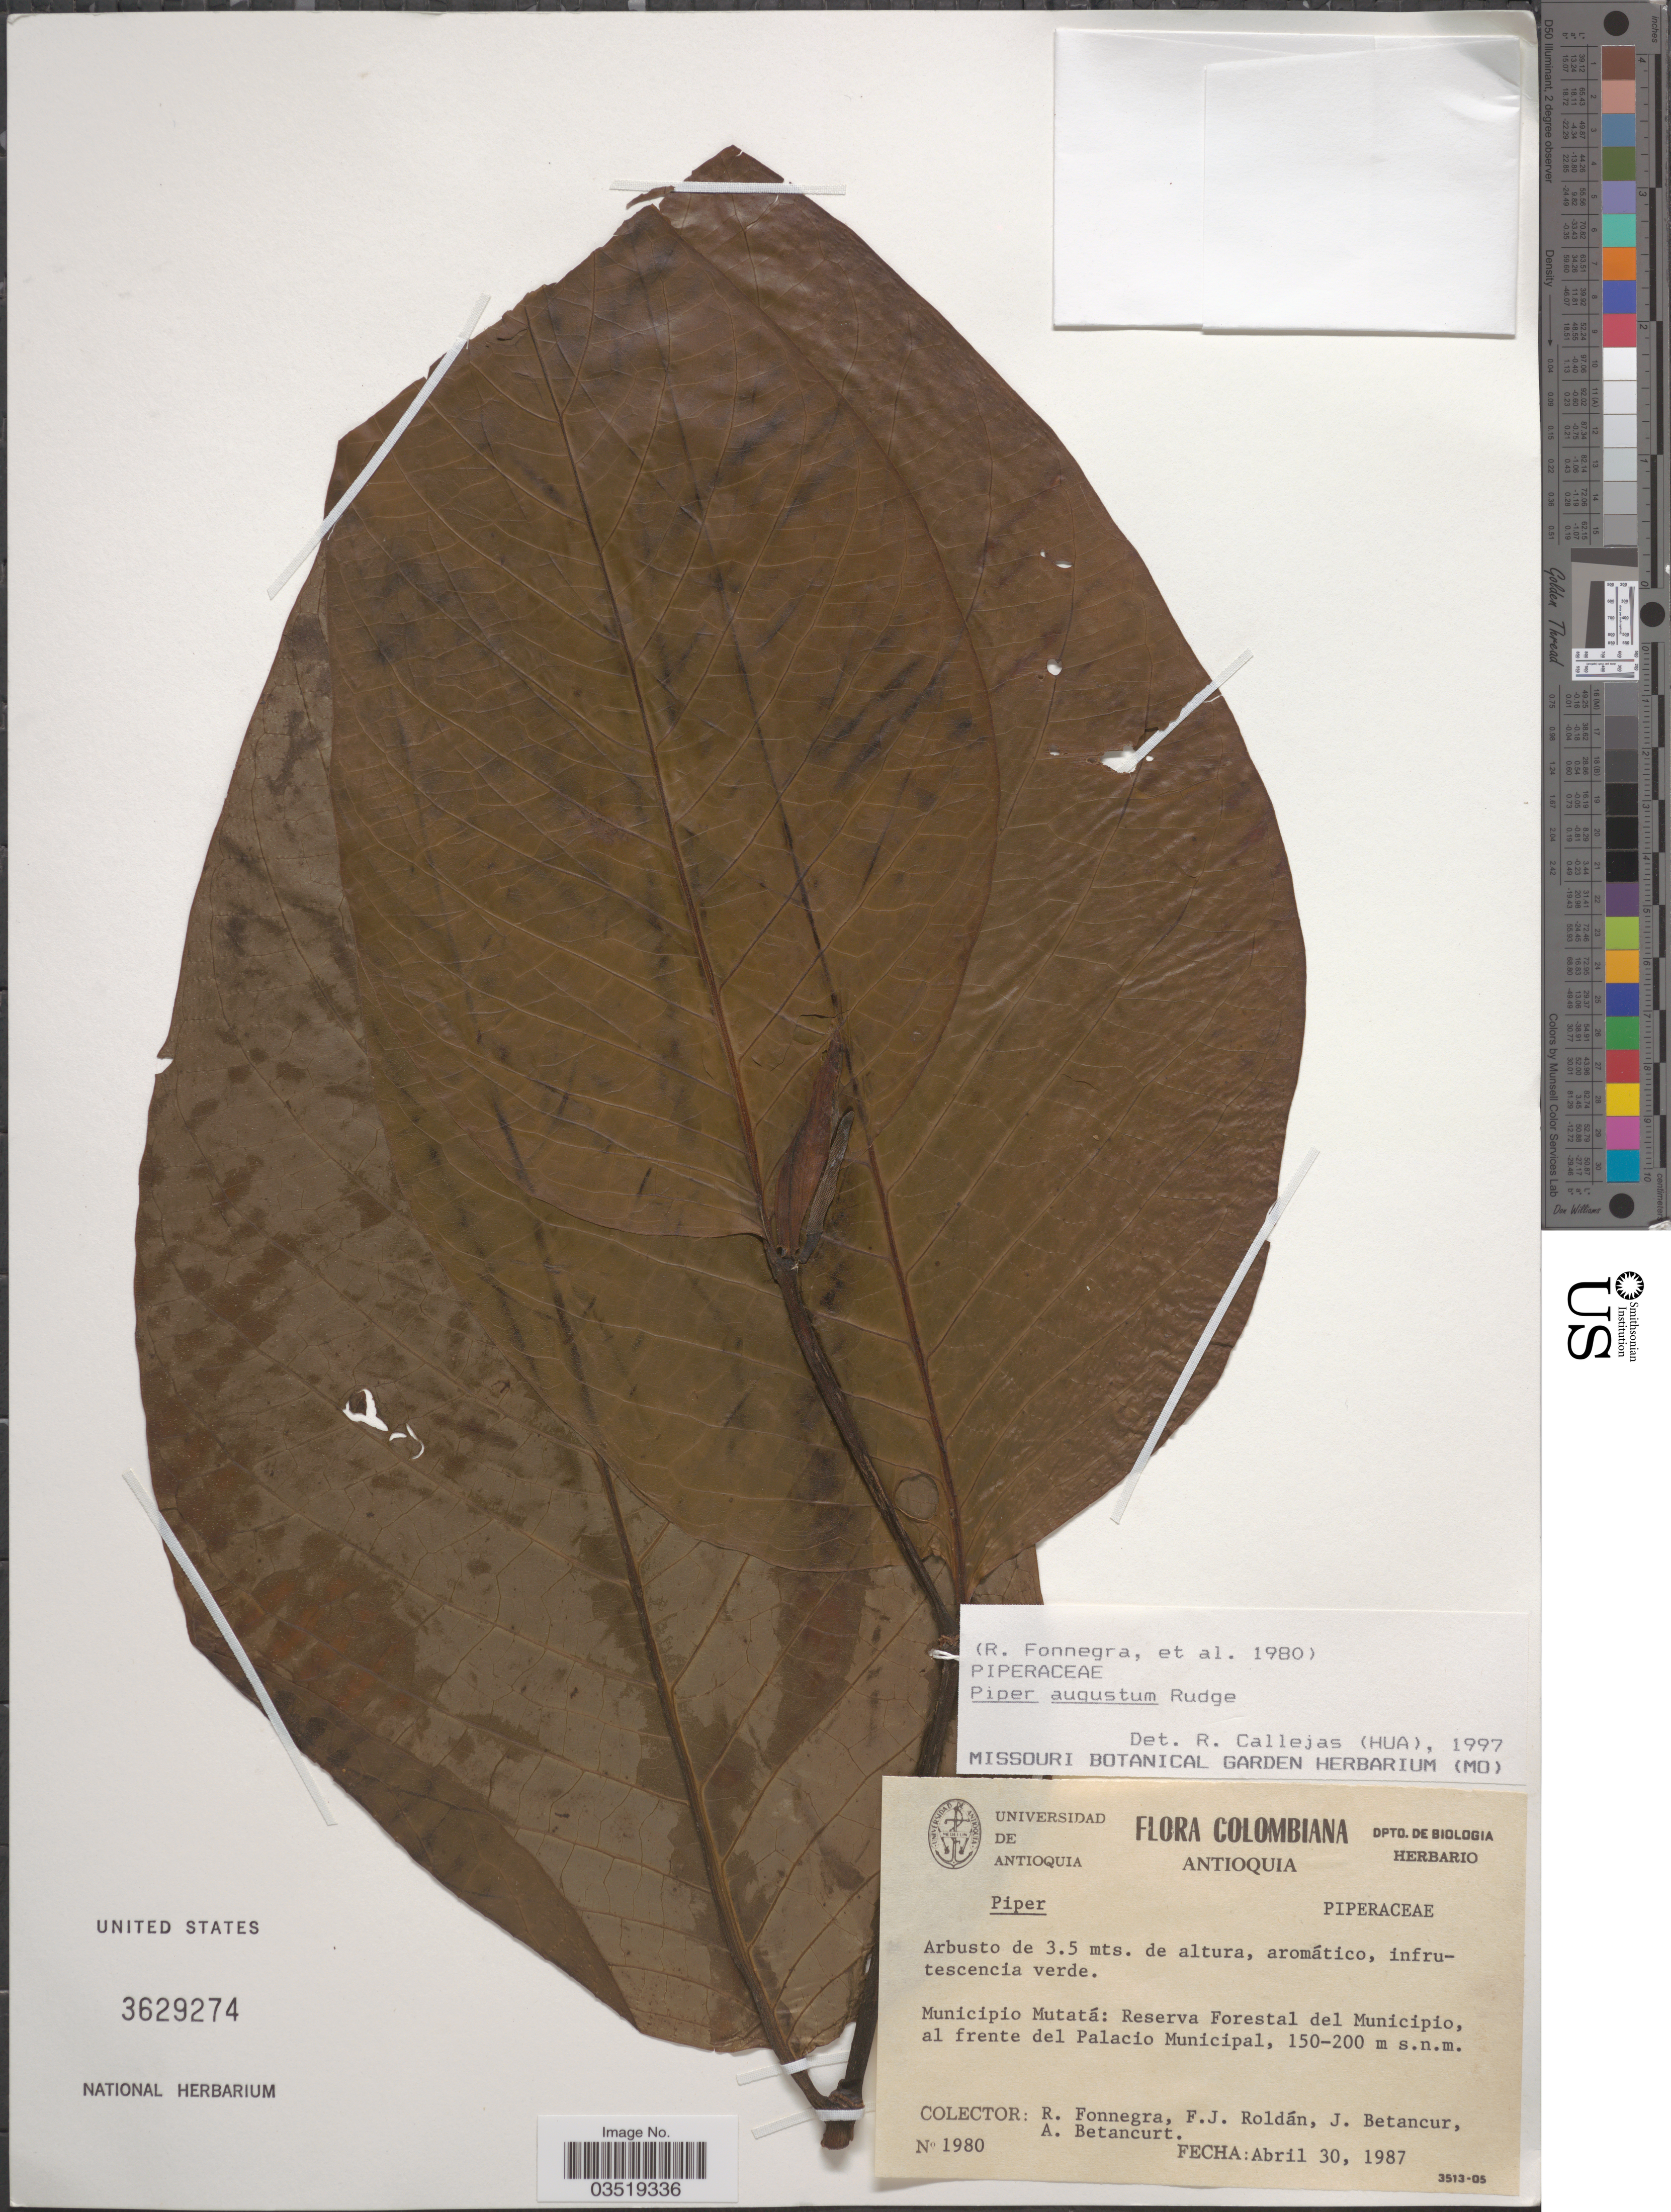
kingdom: Plantae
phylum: Tracheophyta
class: Magnoliopsida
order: Piperales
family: Piperaceae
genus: Piper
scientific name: Piper augustum var. augustum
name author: Rudge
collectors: R. Fonnegra, F. J. Roldán, J. Betancur & A. Betancurt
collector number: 1980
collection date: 1987-04-30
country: Colombia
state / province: Antioquia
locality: Municipio Mutatá: Reserva Forestal del Municipio, al frente del Palacio Municipal.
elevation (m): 150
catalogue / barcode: US 3629274